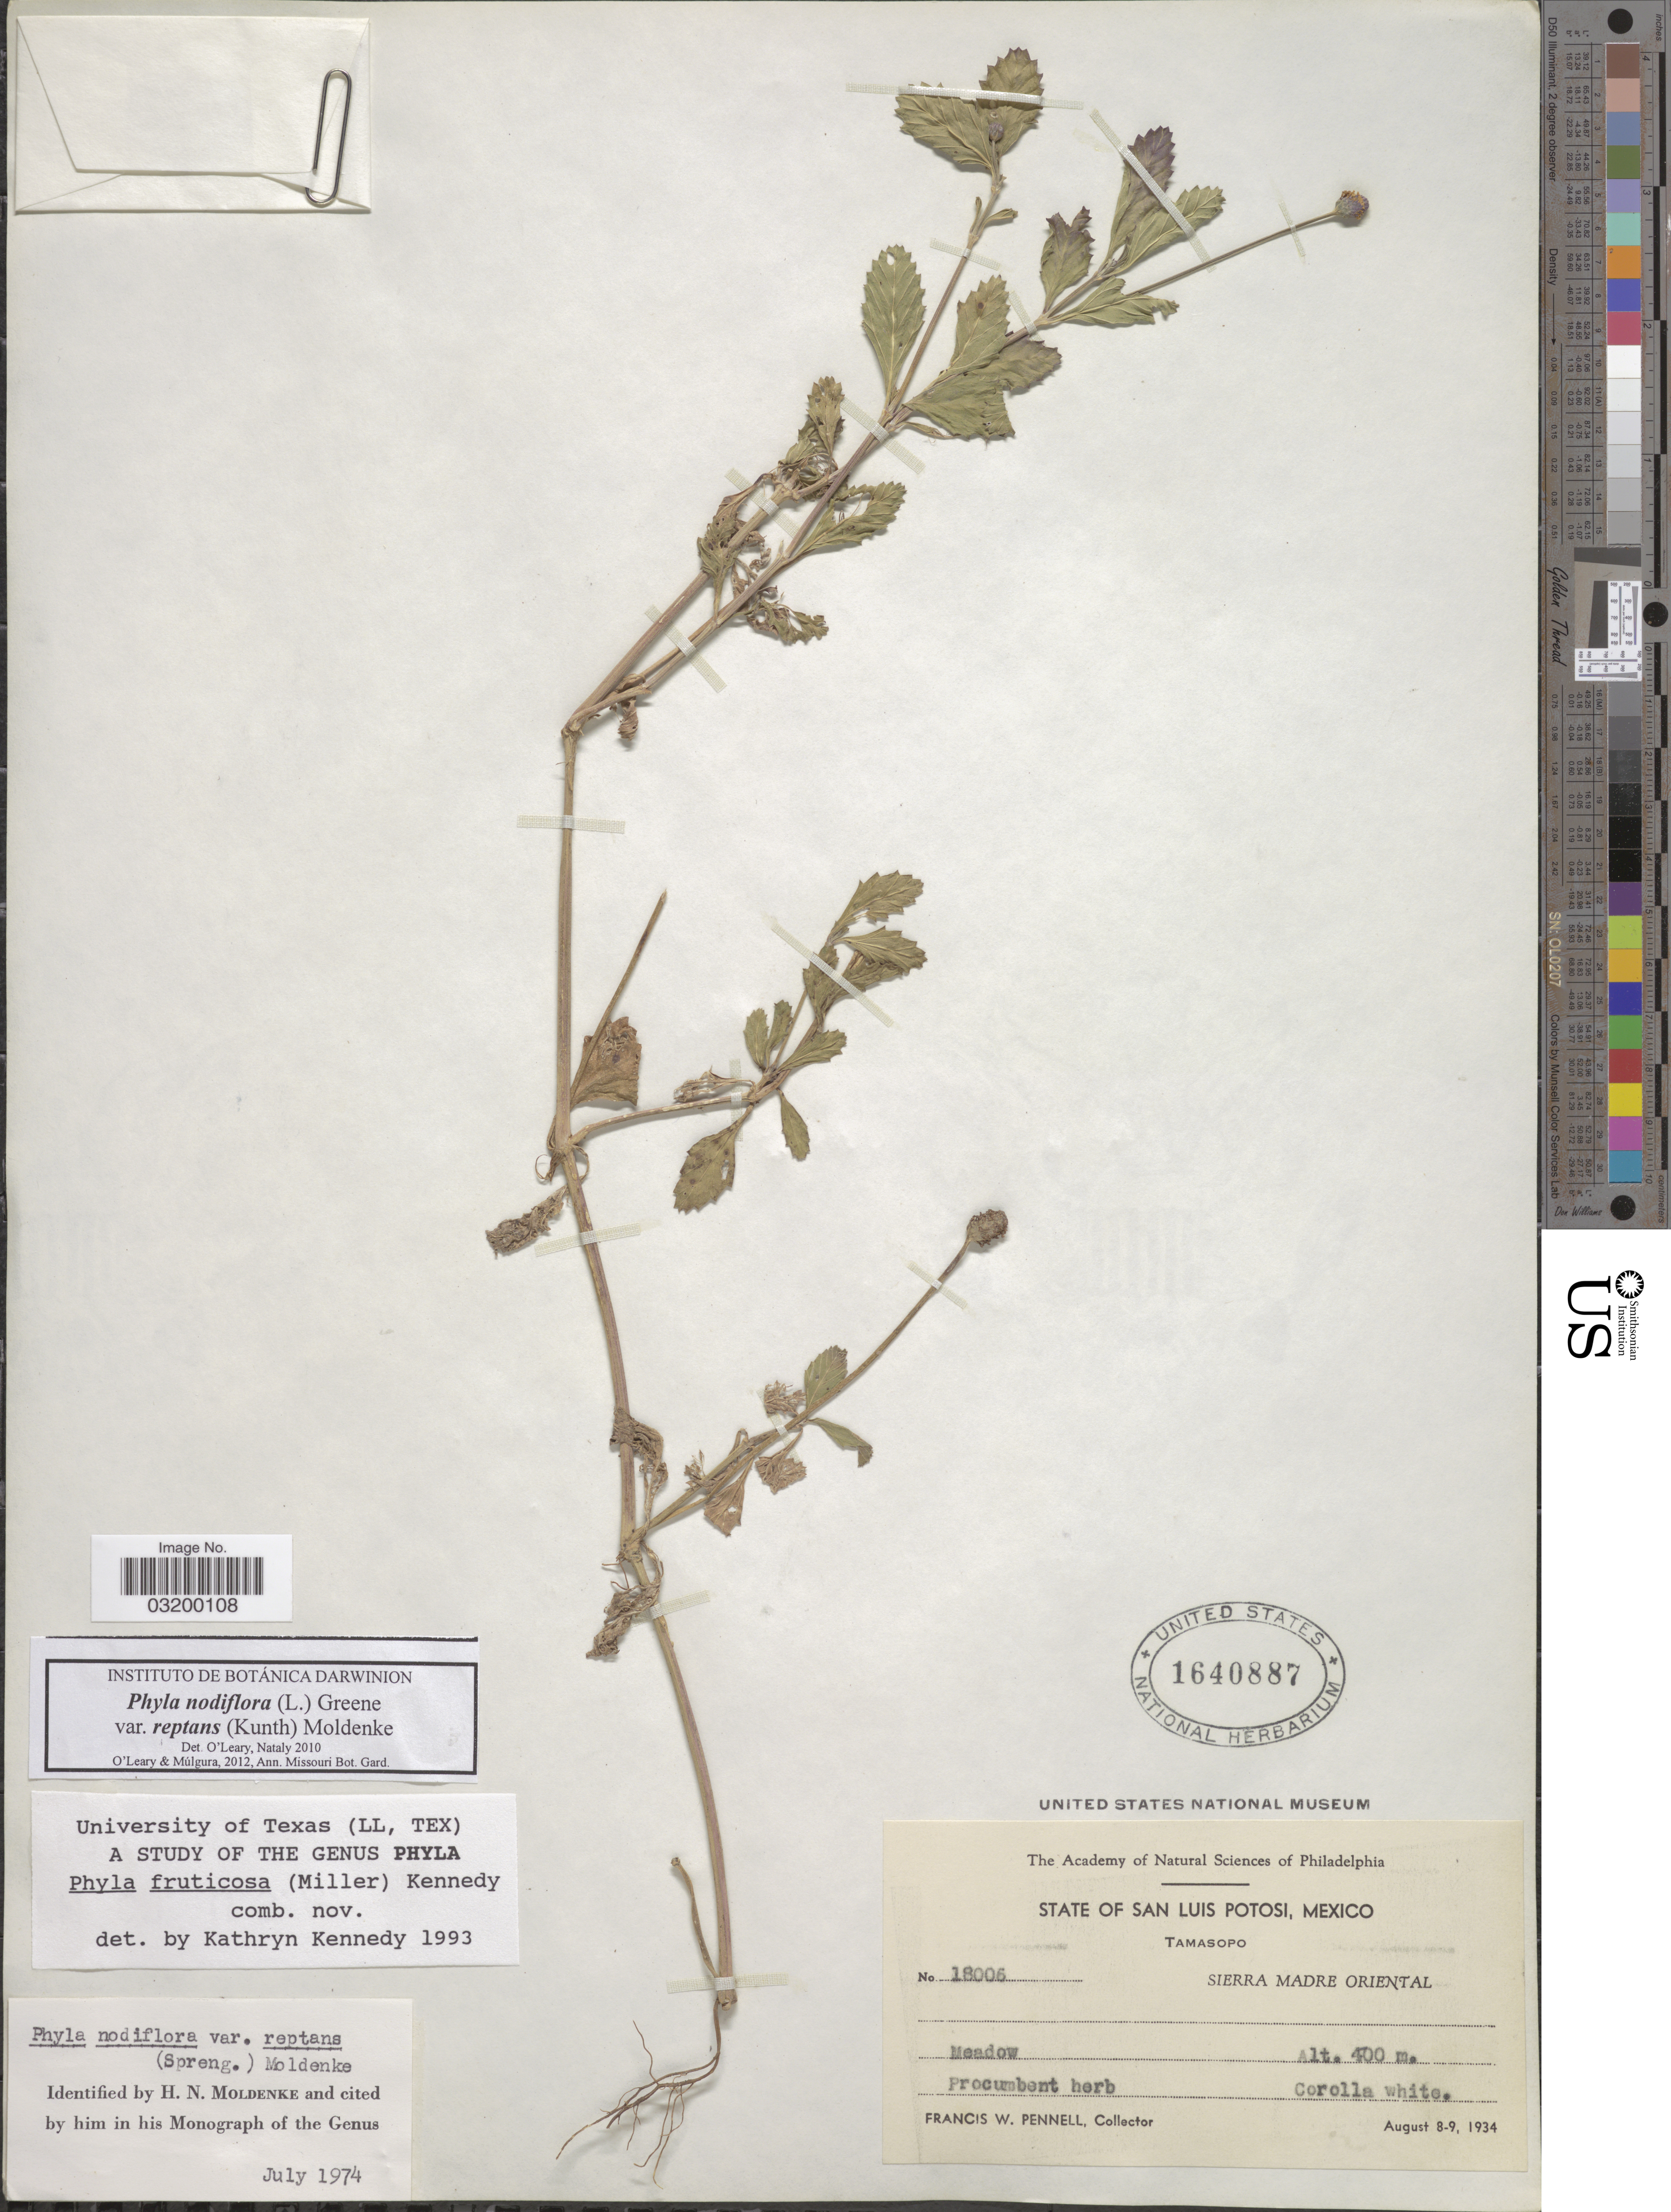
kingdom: Plantae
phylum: Tracheophyta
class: Magnoliopsida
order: Lamiales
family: Verbenaceae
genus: Phyla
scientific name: Phyla nodiflora var. reptans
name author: (Kunth) Moldenke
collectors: F. W. Pennell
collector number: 18006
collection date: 1934-08-08/1934-08-09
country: Mexico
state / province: San Luis Potosí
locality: Tamasopo. Sierra Madre Oriental.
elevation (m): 400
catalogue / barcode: US 1640887